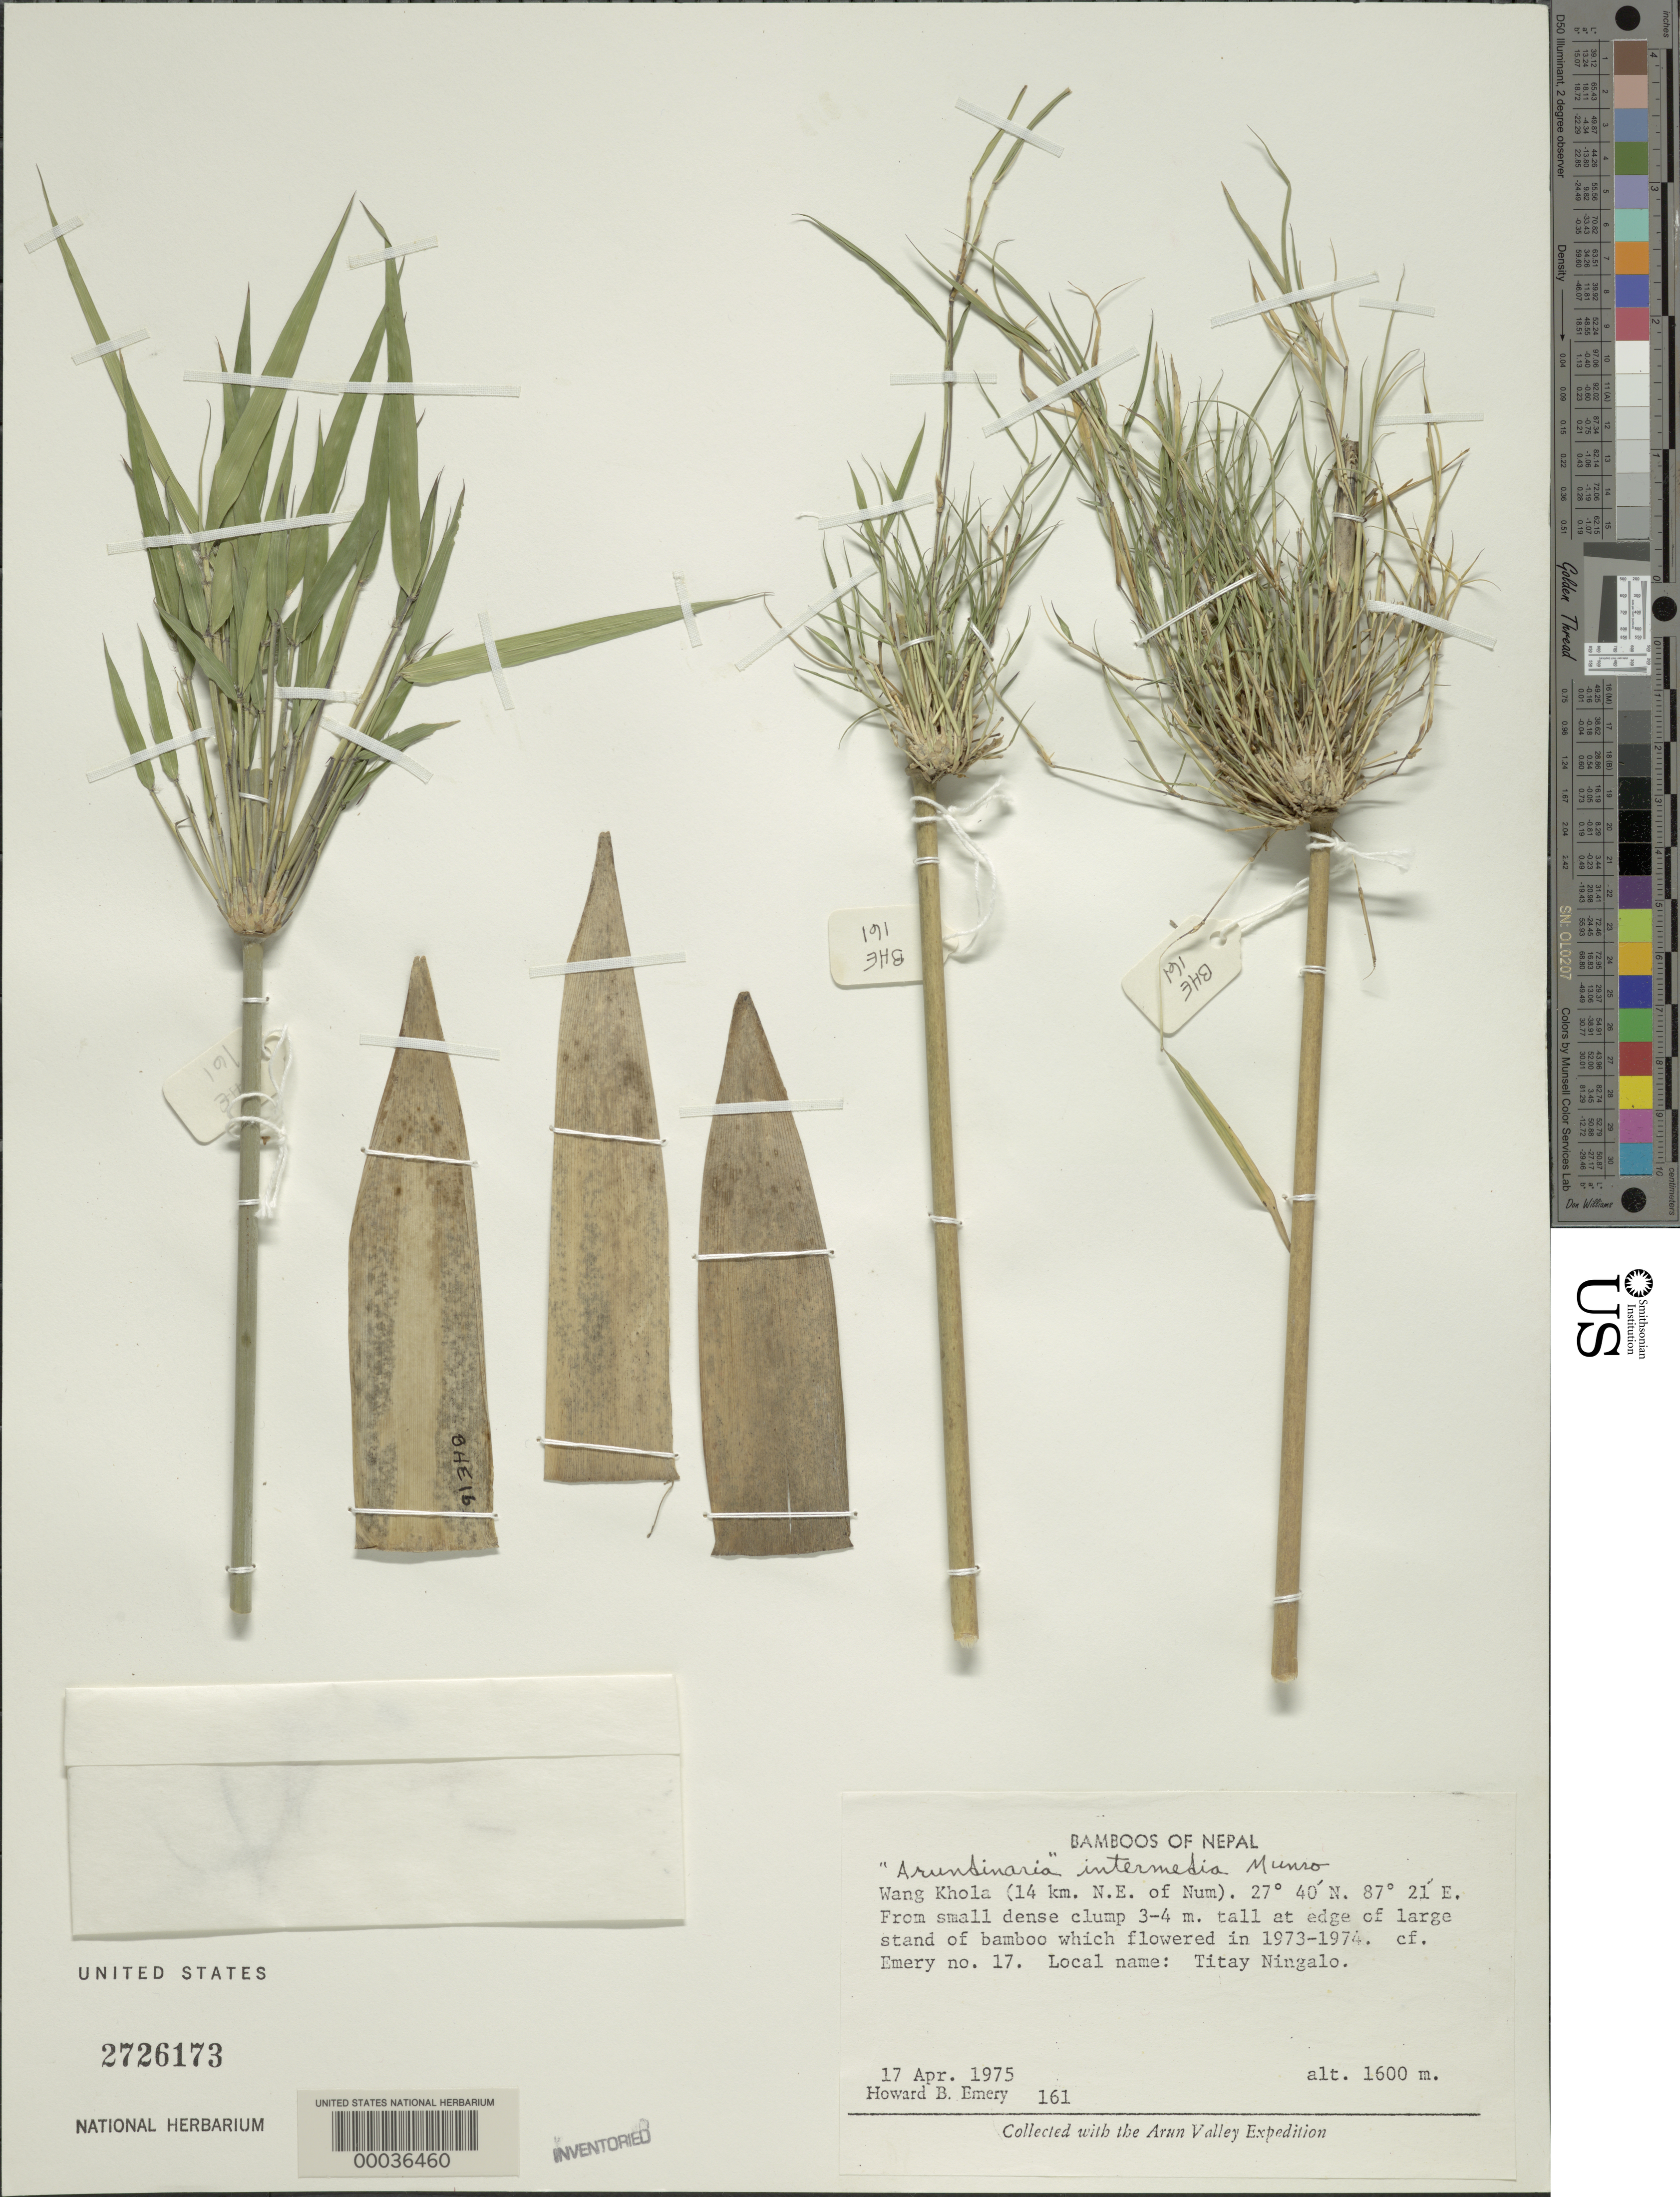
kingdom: Plantae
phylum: Tracheophyta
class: Liliopsida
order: Poales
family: Poaceae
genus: Drepanostachyum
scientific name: Drepanostachyum intermedium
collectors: H. B. Emery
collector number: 161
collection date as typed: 17 Apr 1975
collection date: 1975-04-17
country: Nepal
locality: Wang Khola (14 km ne of num), lat 27 40'n: long 87 21'e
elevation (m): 1600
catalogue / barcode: US 2726173